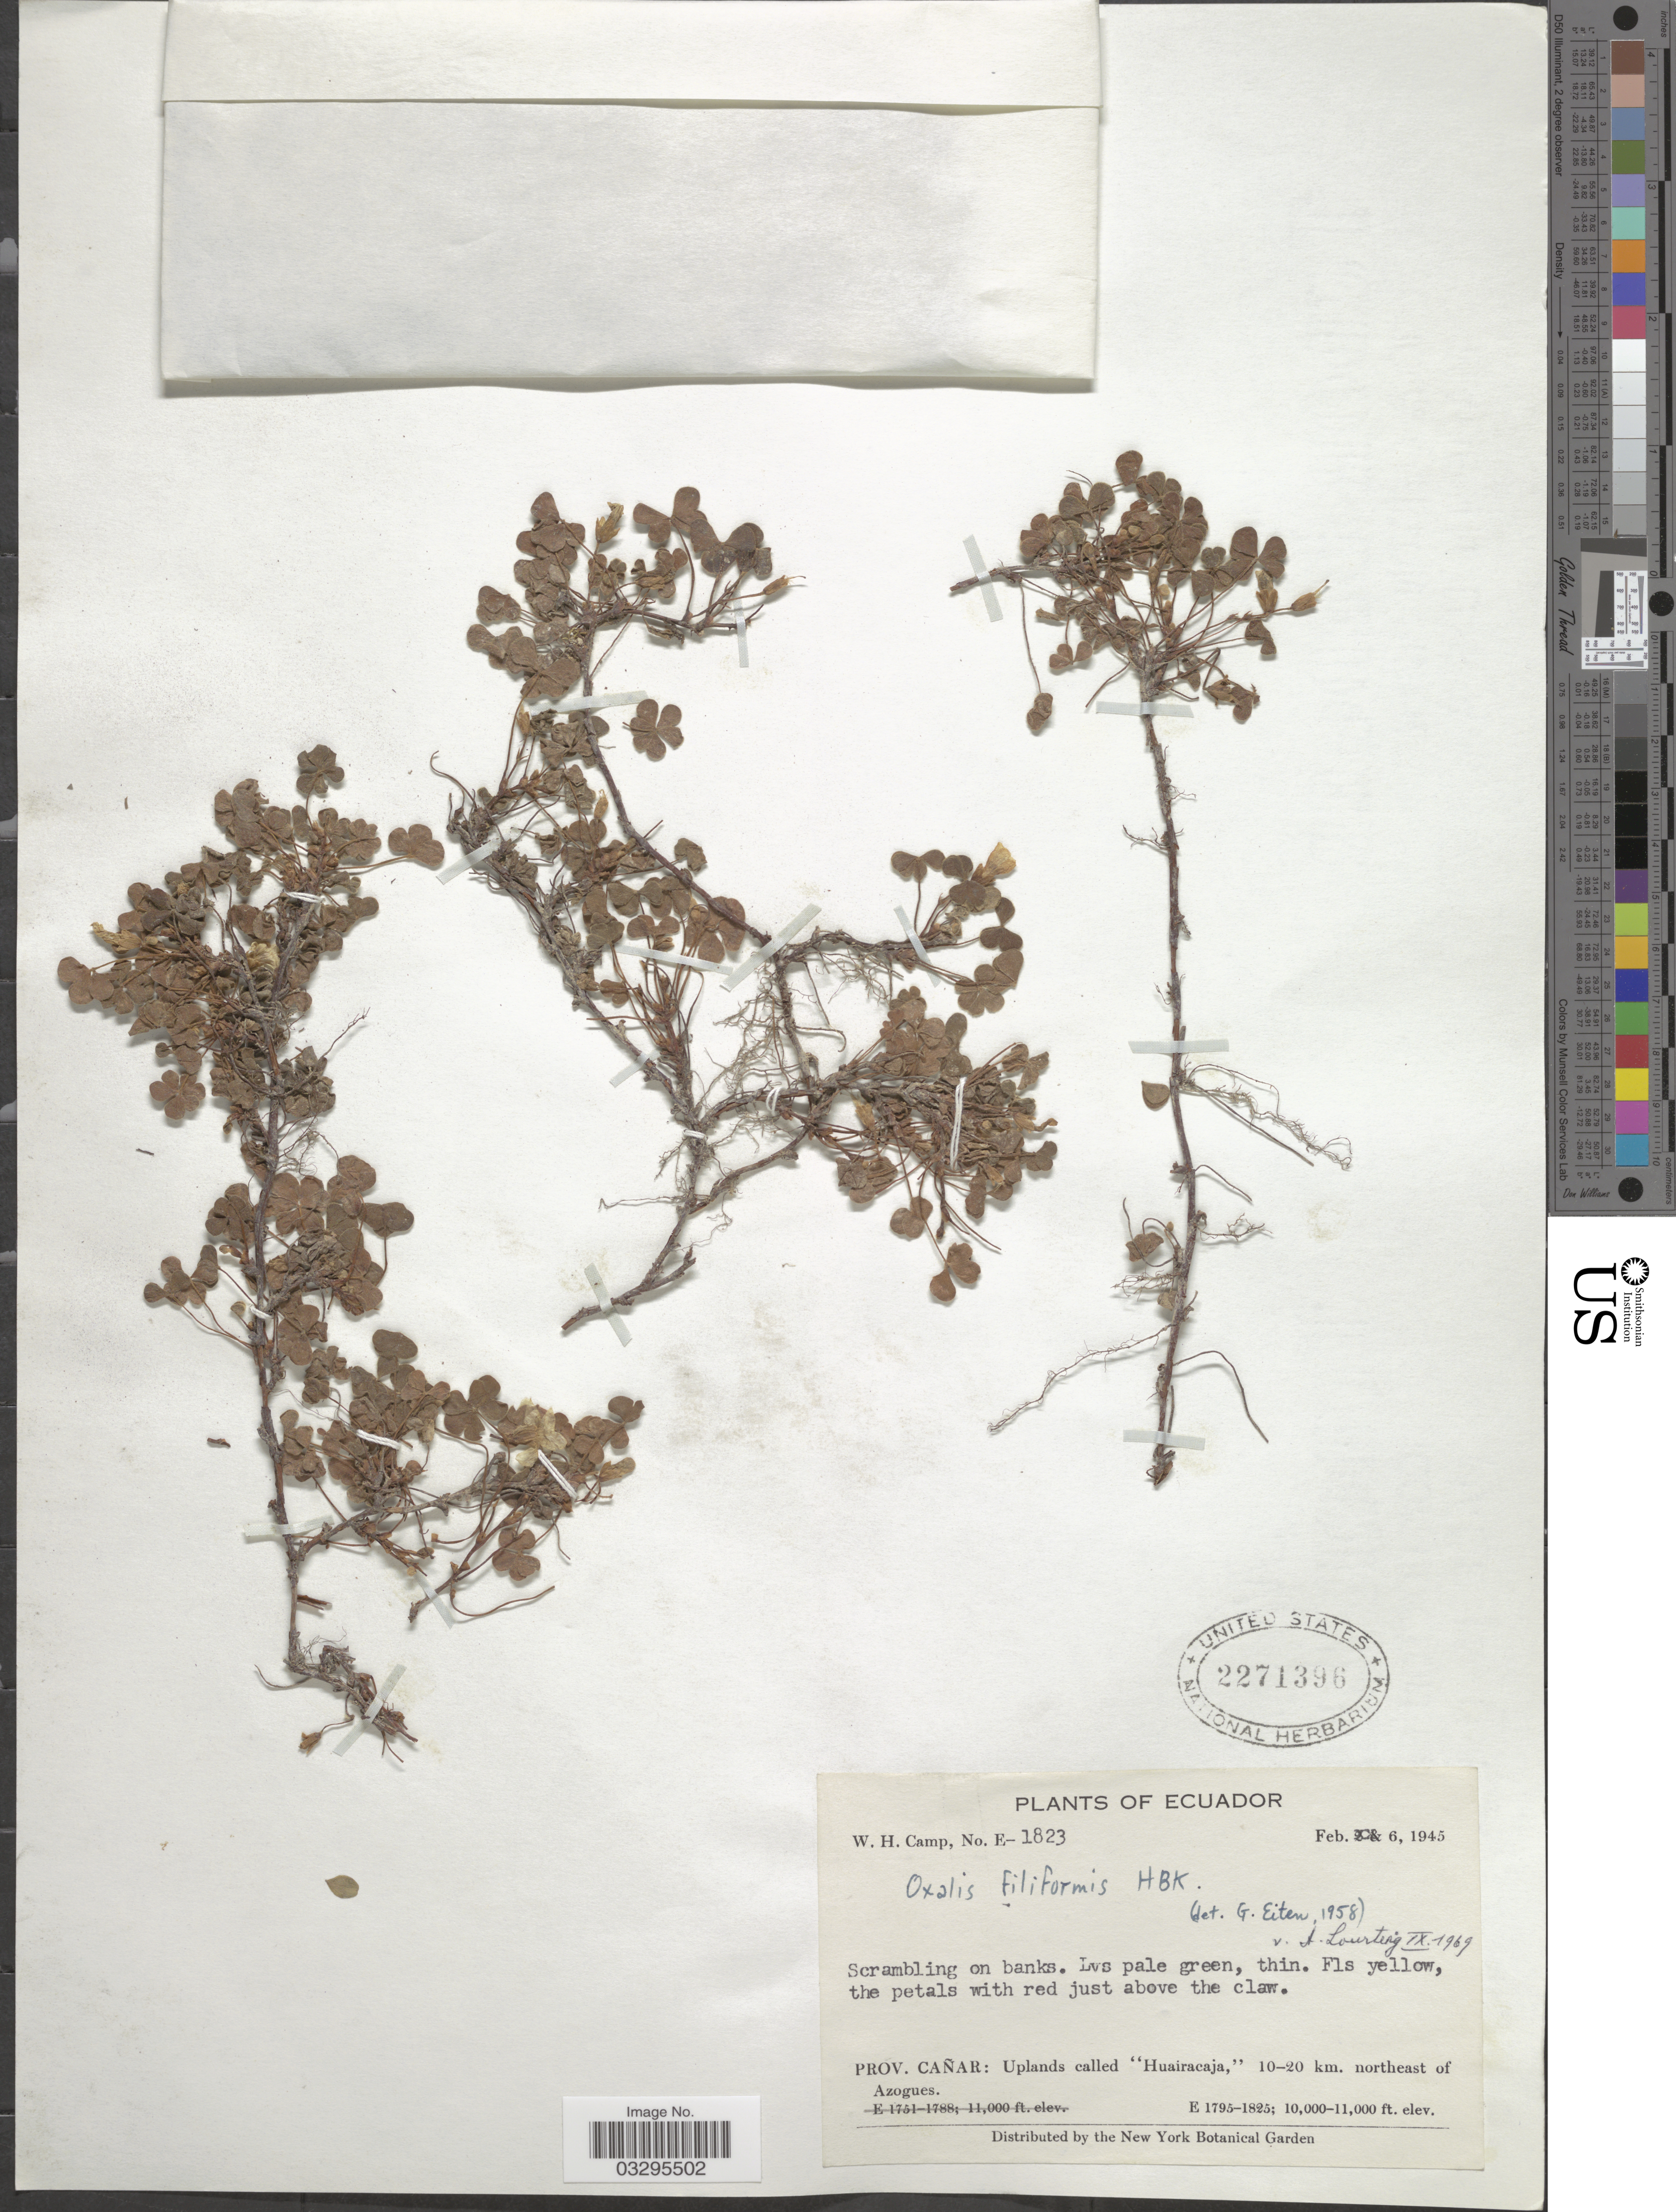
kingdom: Plantae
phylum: Tracheophyta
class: Magnoliopsida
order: Oxalidales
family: Oxalidaceae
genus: Oxalis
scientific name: Oxalis filiformis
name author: Kunth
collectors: W. H. Camp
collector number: E-1823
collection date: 1945-02-06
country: Ecuador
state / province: Cañar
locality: Uplands called "Huairacaja," 10-20 km. northeast of Azogues. E 1795-1825 [unsure placement].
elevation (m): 3048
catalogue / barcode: US 2271396